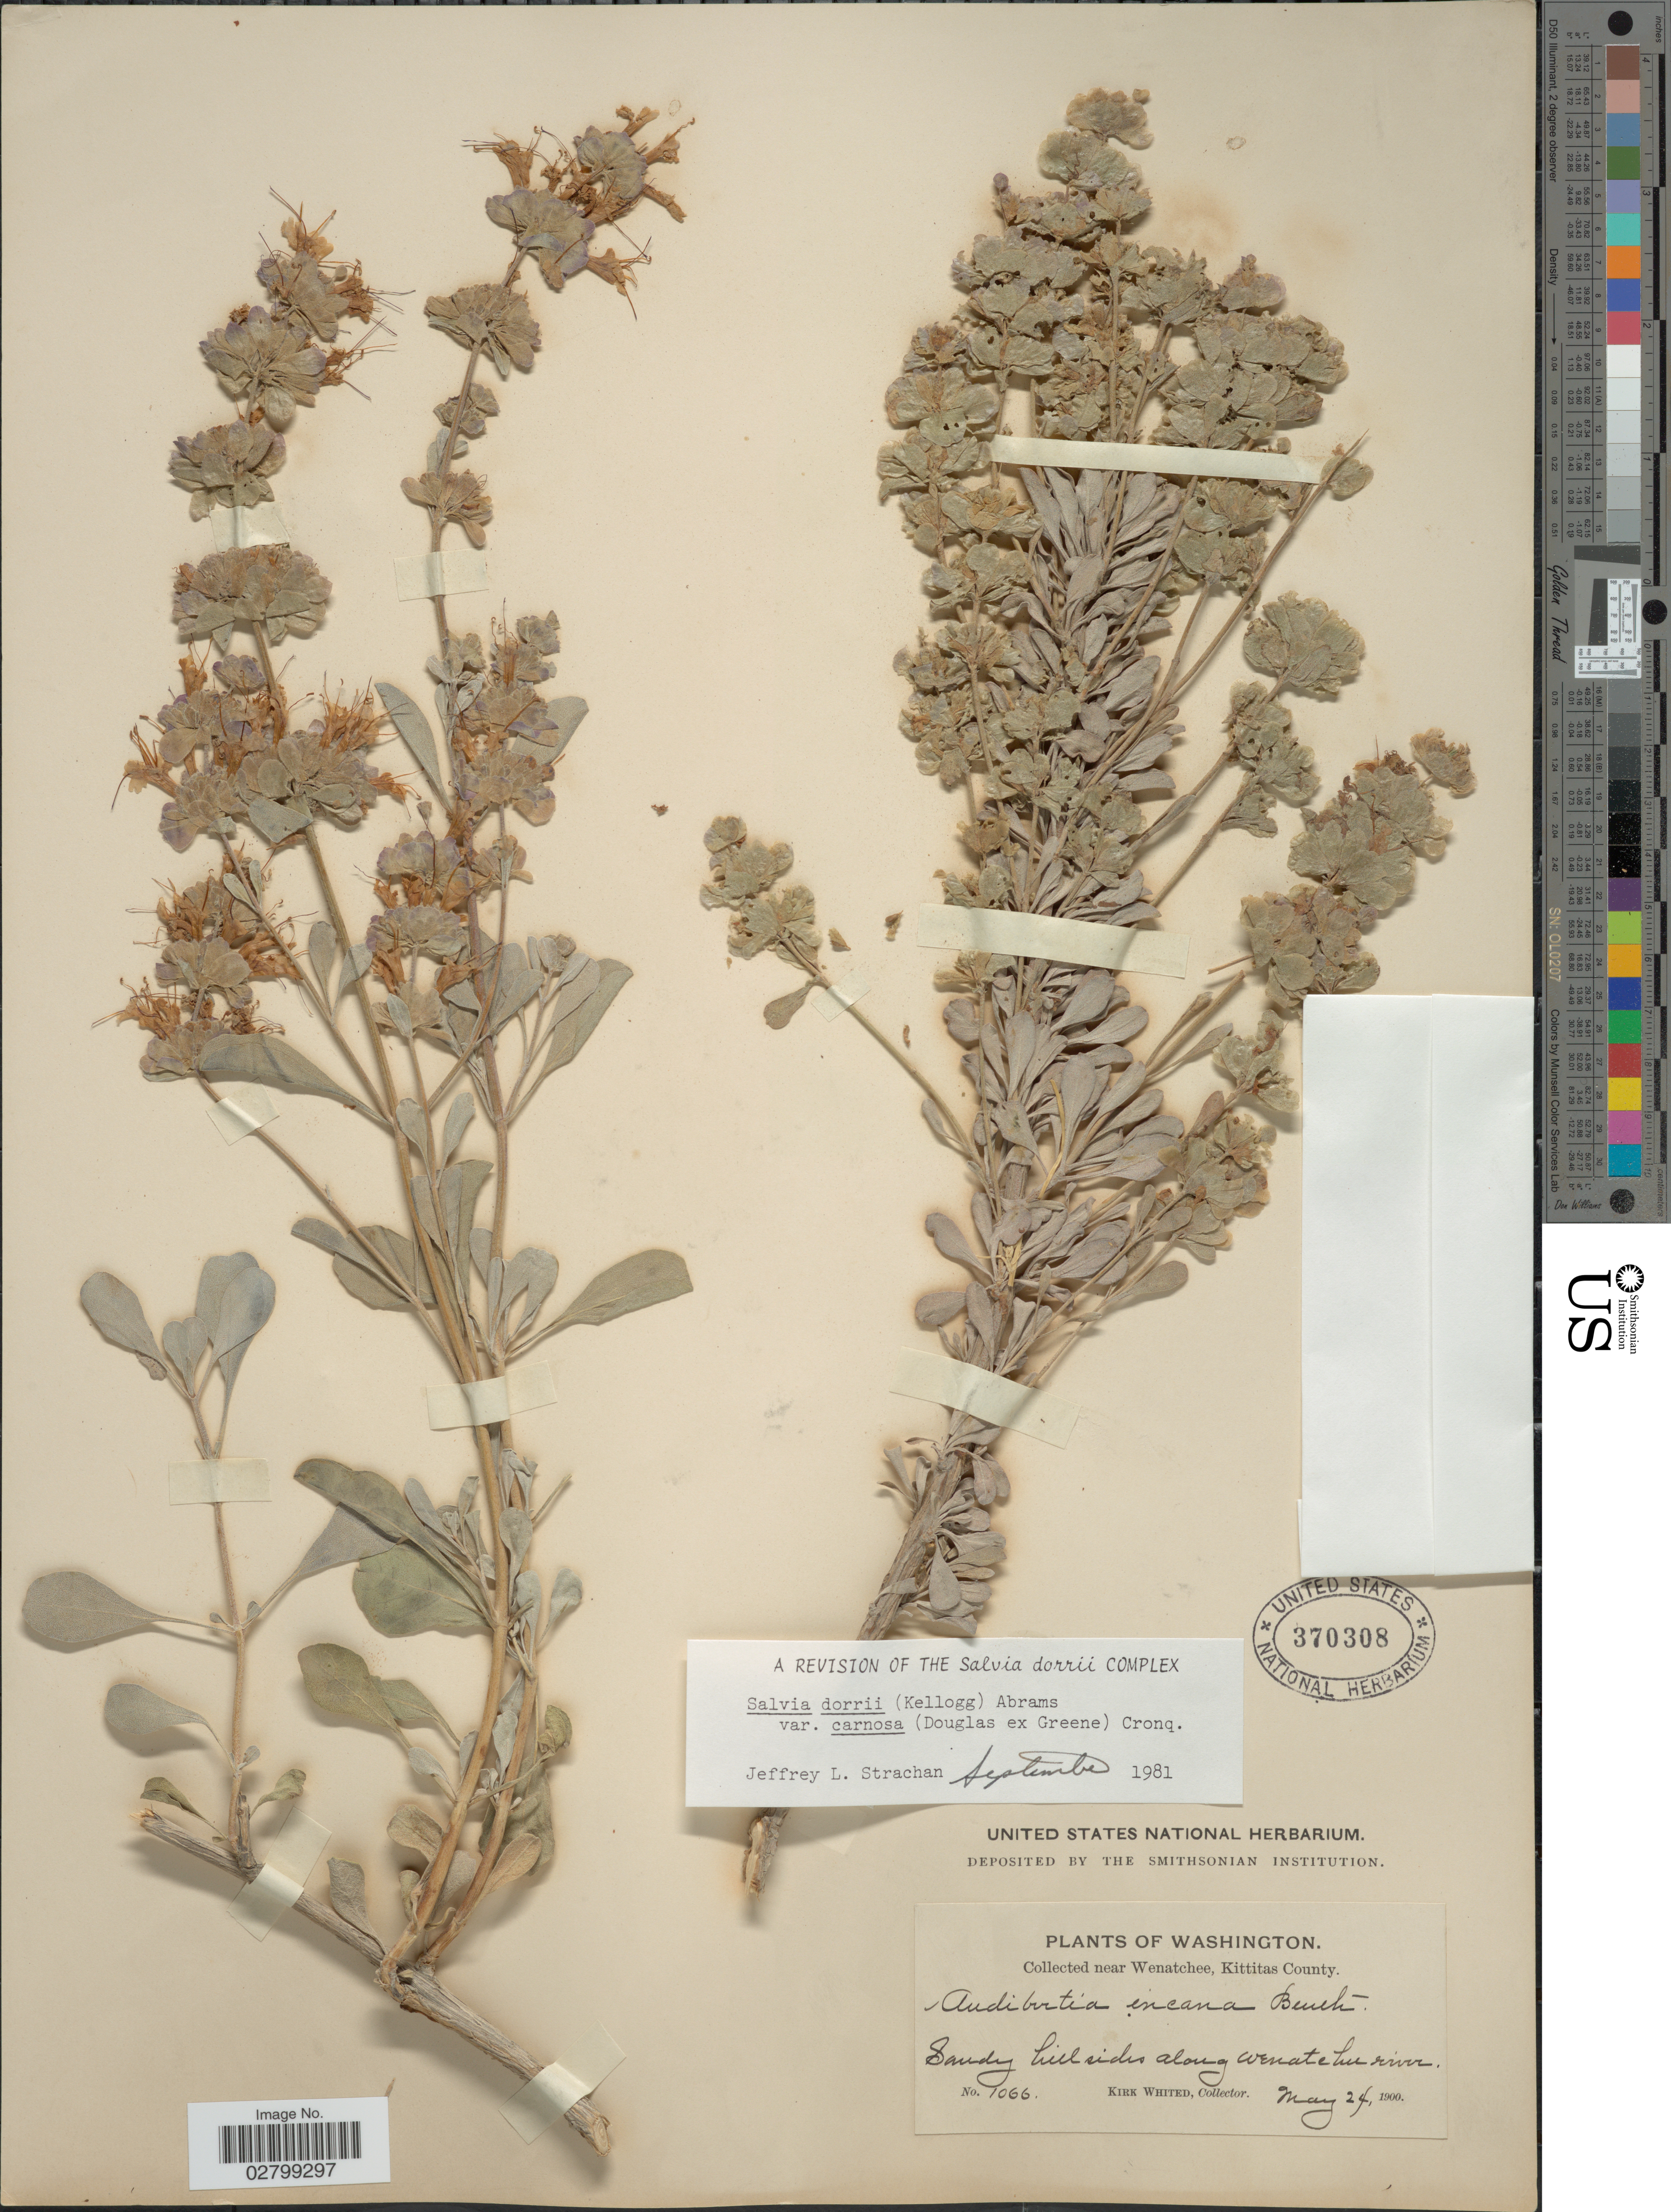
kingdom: Plantae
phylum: Tracheophyta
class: Magnoliopsida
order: Lamiales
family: Lamiaceae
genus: Salvia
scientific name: Salvia dorrii var. carnosa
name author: (Dougl.) Abrams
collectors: K. Whited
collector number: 1066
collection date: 1900-05-24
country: United States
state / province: Washington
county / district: Kittitas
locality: Near Wenatchee, Kittitas County. Sandy hillsides along Wenatchee river.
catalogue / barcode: US 370308